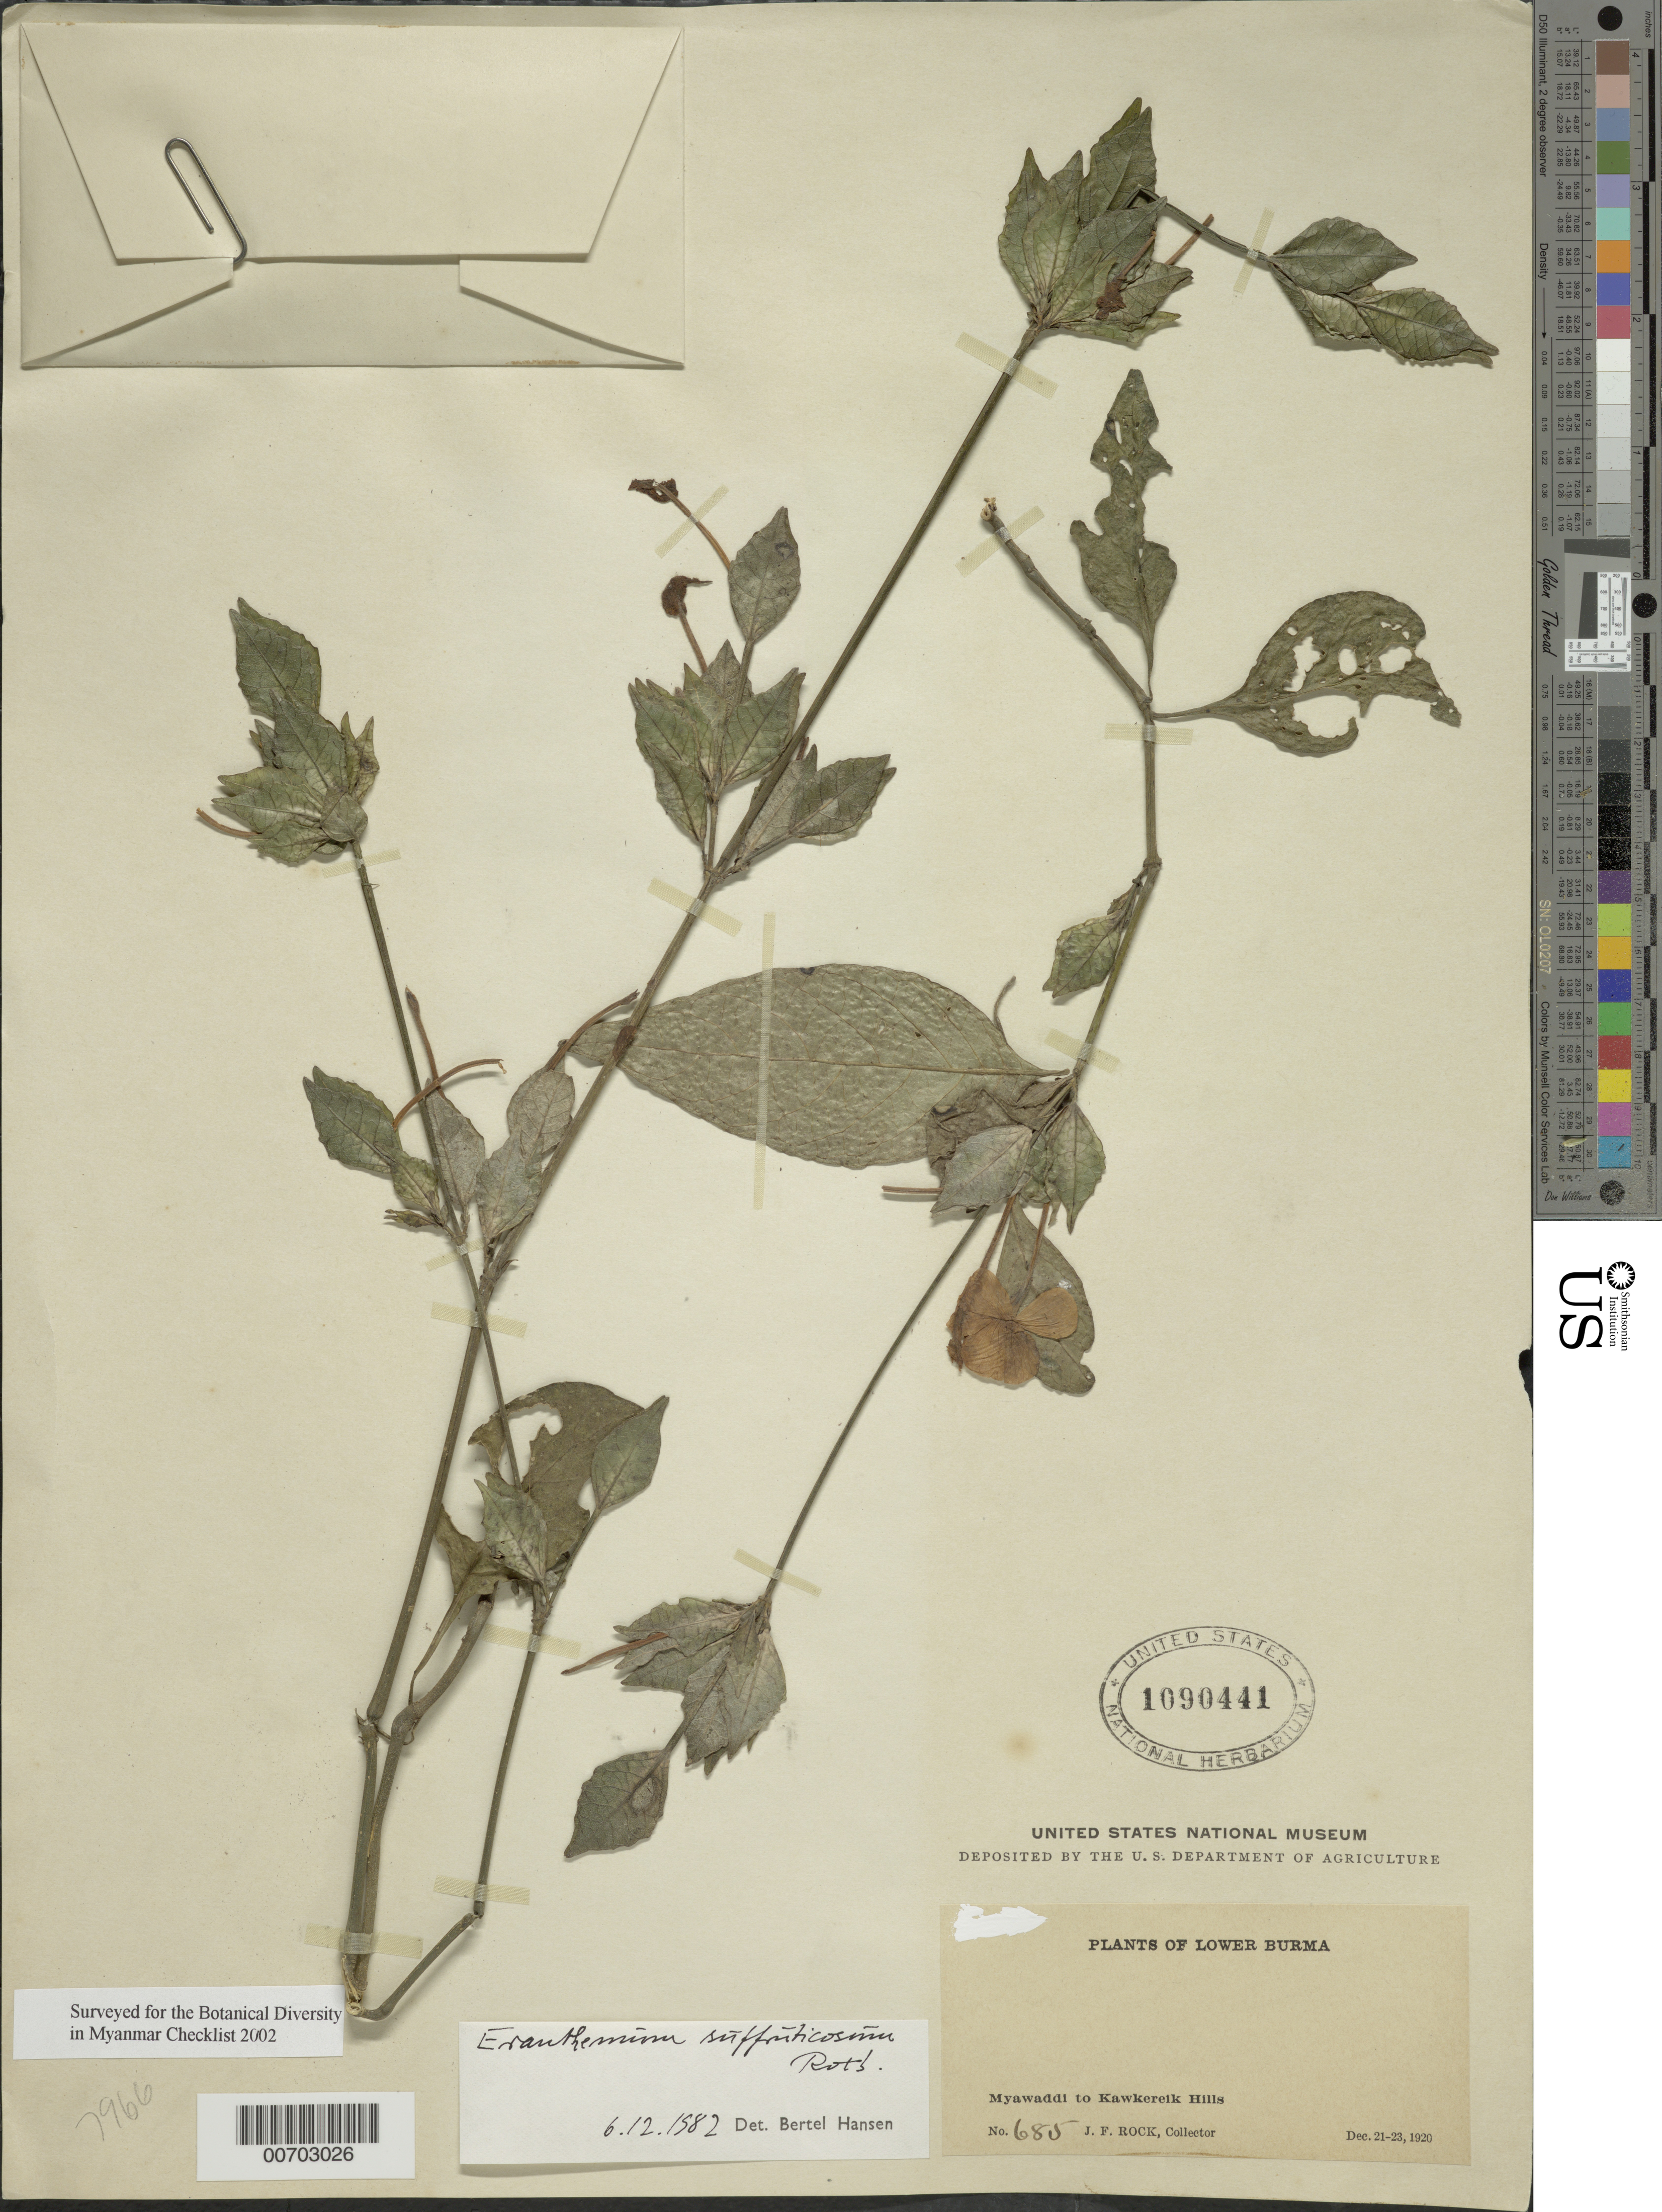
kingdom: Plantae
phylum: Tracheophyta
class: Magnoliopsida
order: Lamiales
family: Acanthaceae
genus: Eranthemum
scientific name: Eranthemum suffruticosum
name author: Roxb.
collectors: J. F. Rock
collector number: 685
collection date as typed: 21 Dec 1920 to 23 Dec 1920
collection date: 1920-12-21/1920-12-23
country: Myanmar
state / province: Kawthule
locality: Myawaddi to Kawkereik Hills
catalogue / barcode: US 1090441